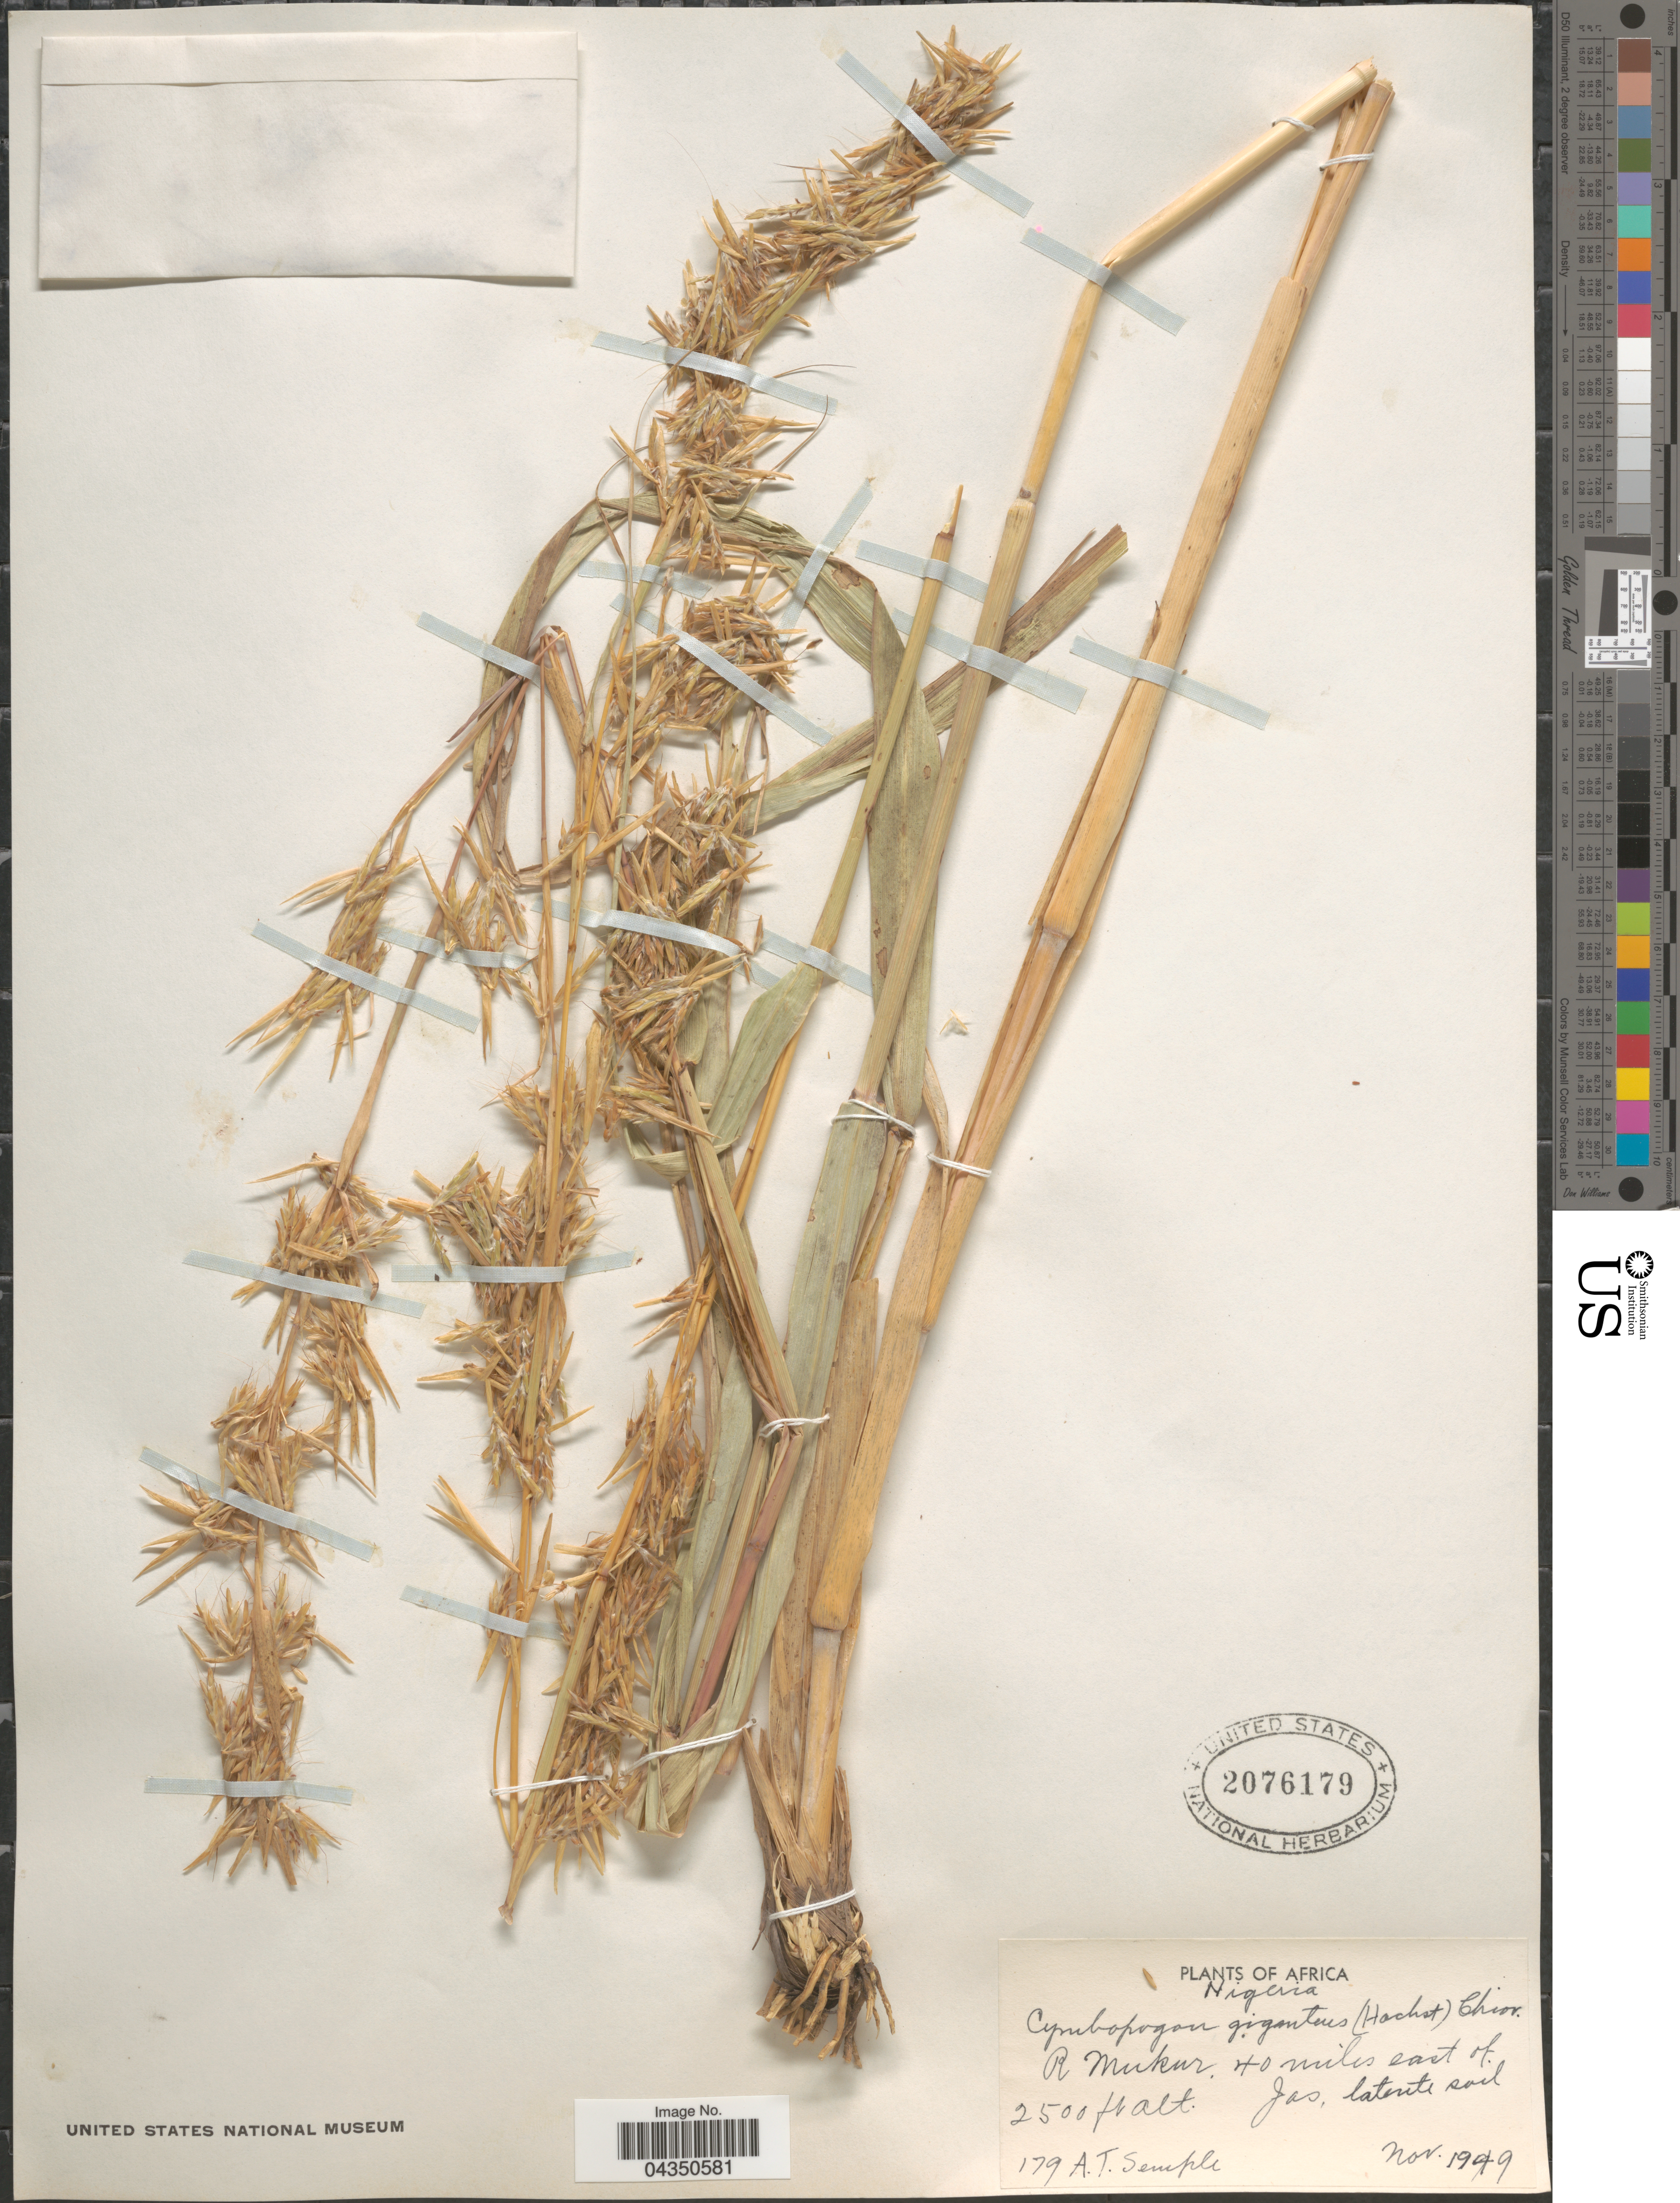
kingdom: Plantae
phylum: Tracheophyta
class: Liliopsida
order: Poales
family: Poaceae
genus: Cymbopogon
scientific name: Cymbopogon giganteus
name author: Chiov.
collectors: A. Semple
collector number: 179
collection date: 1949-11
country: Nigeria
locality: Africa. Mukur, 40 miles east of Jos.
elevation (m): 762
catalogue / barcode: US 2076179